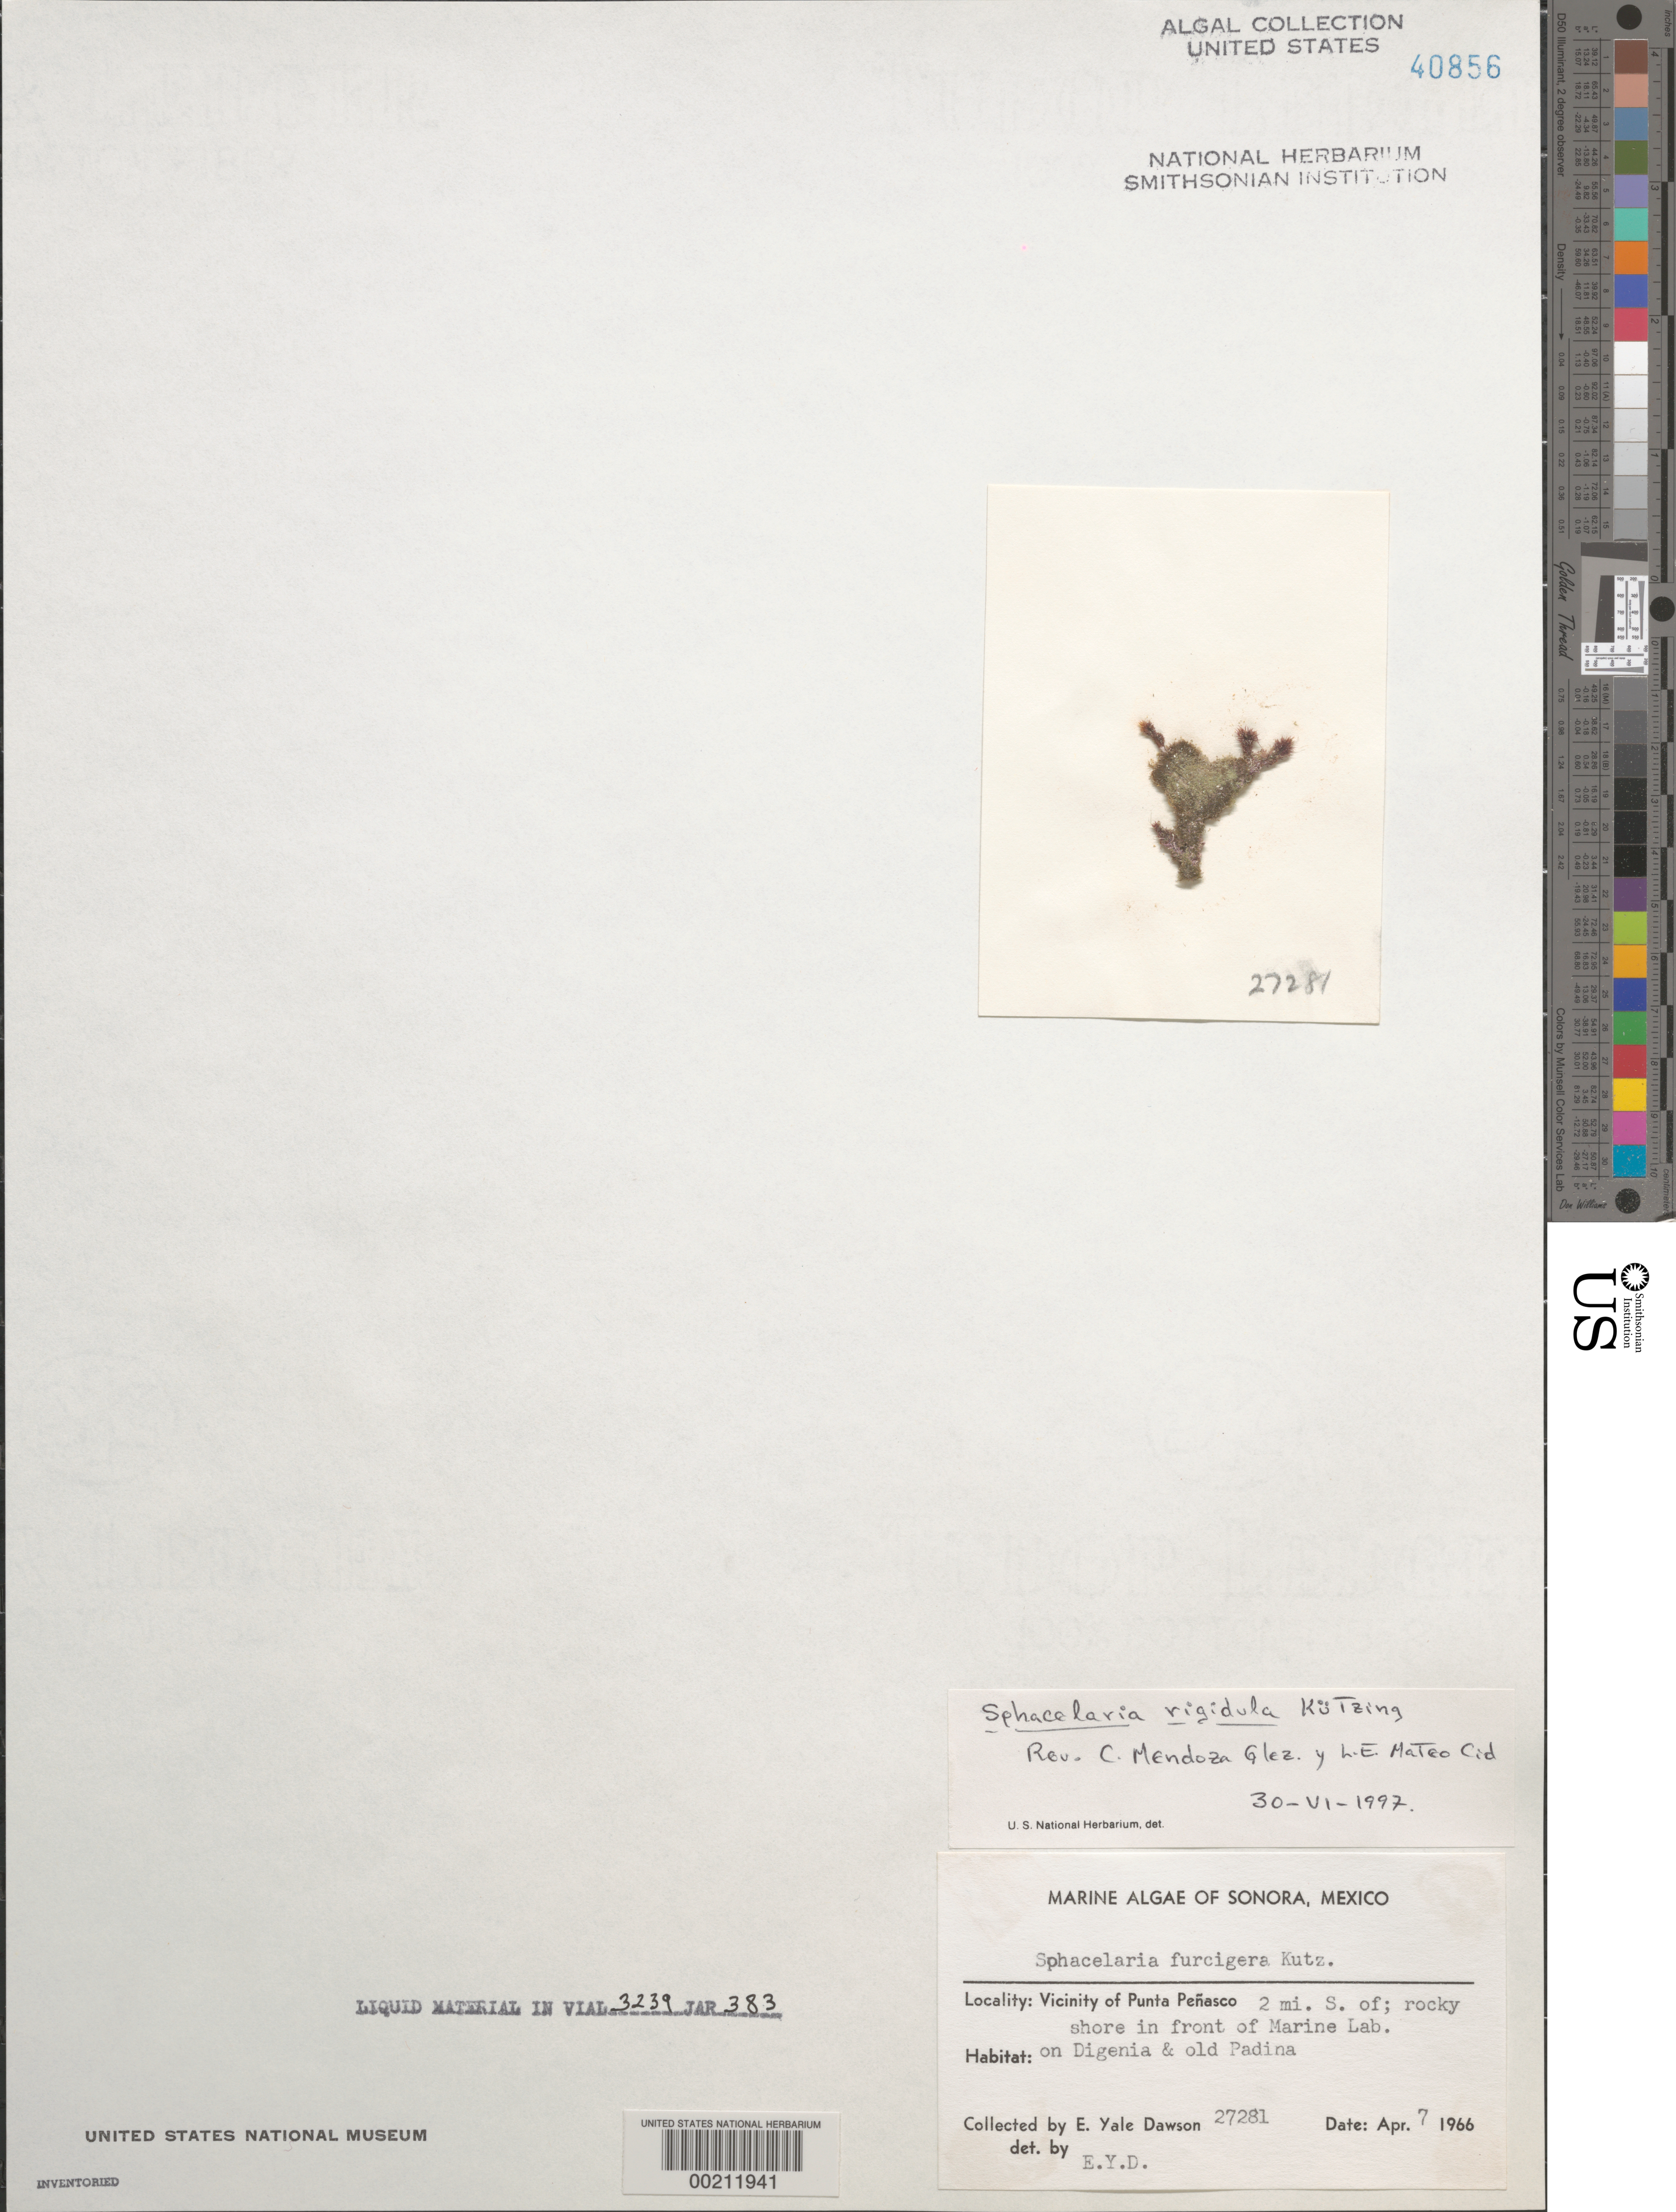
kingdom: Chromista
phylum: Ochrophyta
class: Phaeophyceae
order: Sphacelariales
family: Sphacelariaceae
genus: Sphacelaria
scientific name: Sphacelaria rigidula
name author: Kütz.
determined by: Mendoza G., C.; Mateo. Cid, L. E.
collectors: A. Dennis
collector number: EYD 27281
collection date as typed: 07 Apr 1966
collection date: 1966-04-07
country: Mexico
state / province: Sonora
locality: Marine laboratory shore, 2 miles south of punta penasco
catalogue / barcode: US 40856